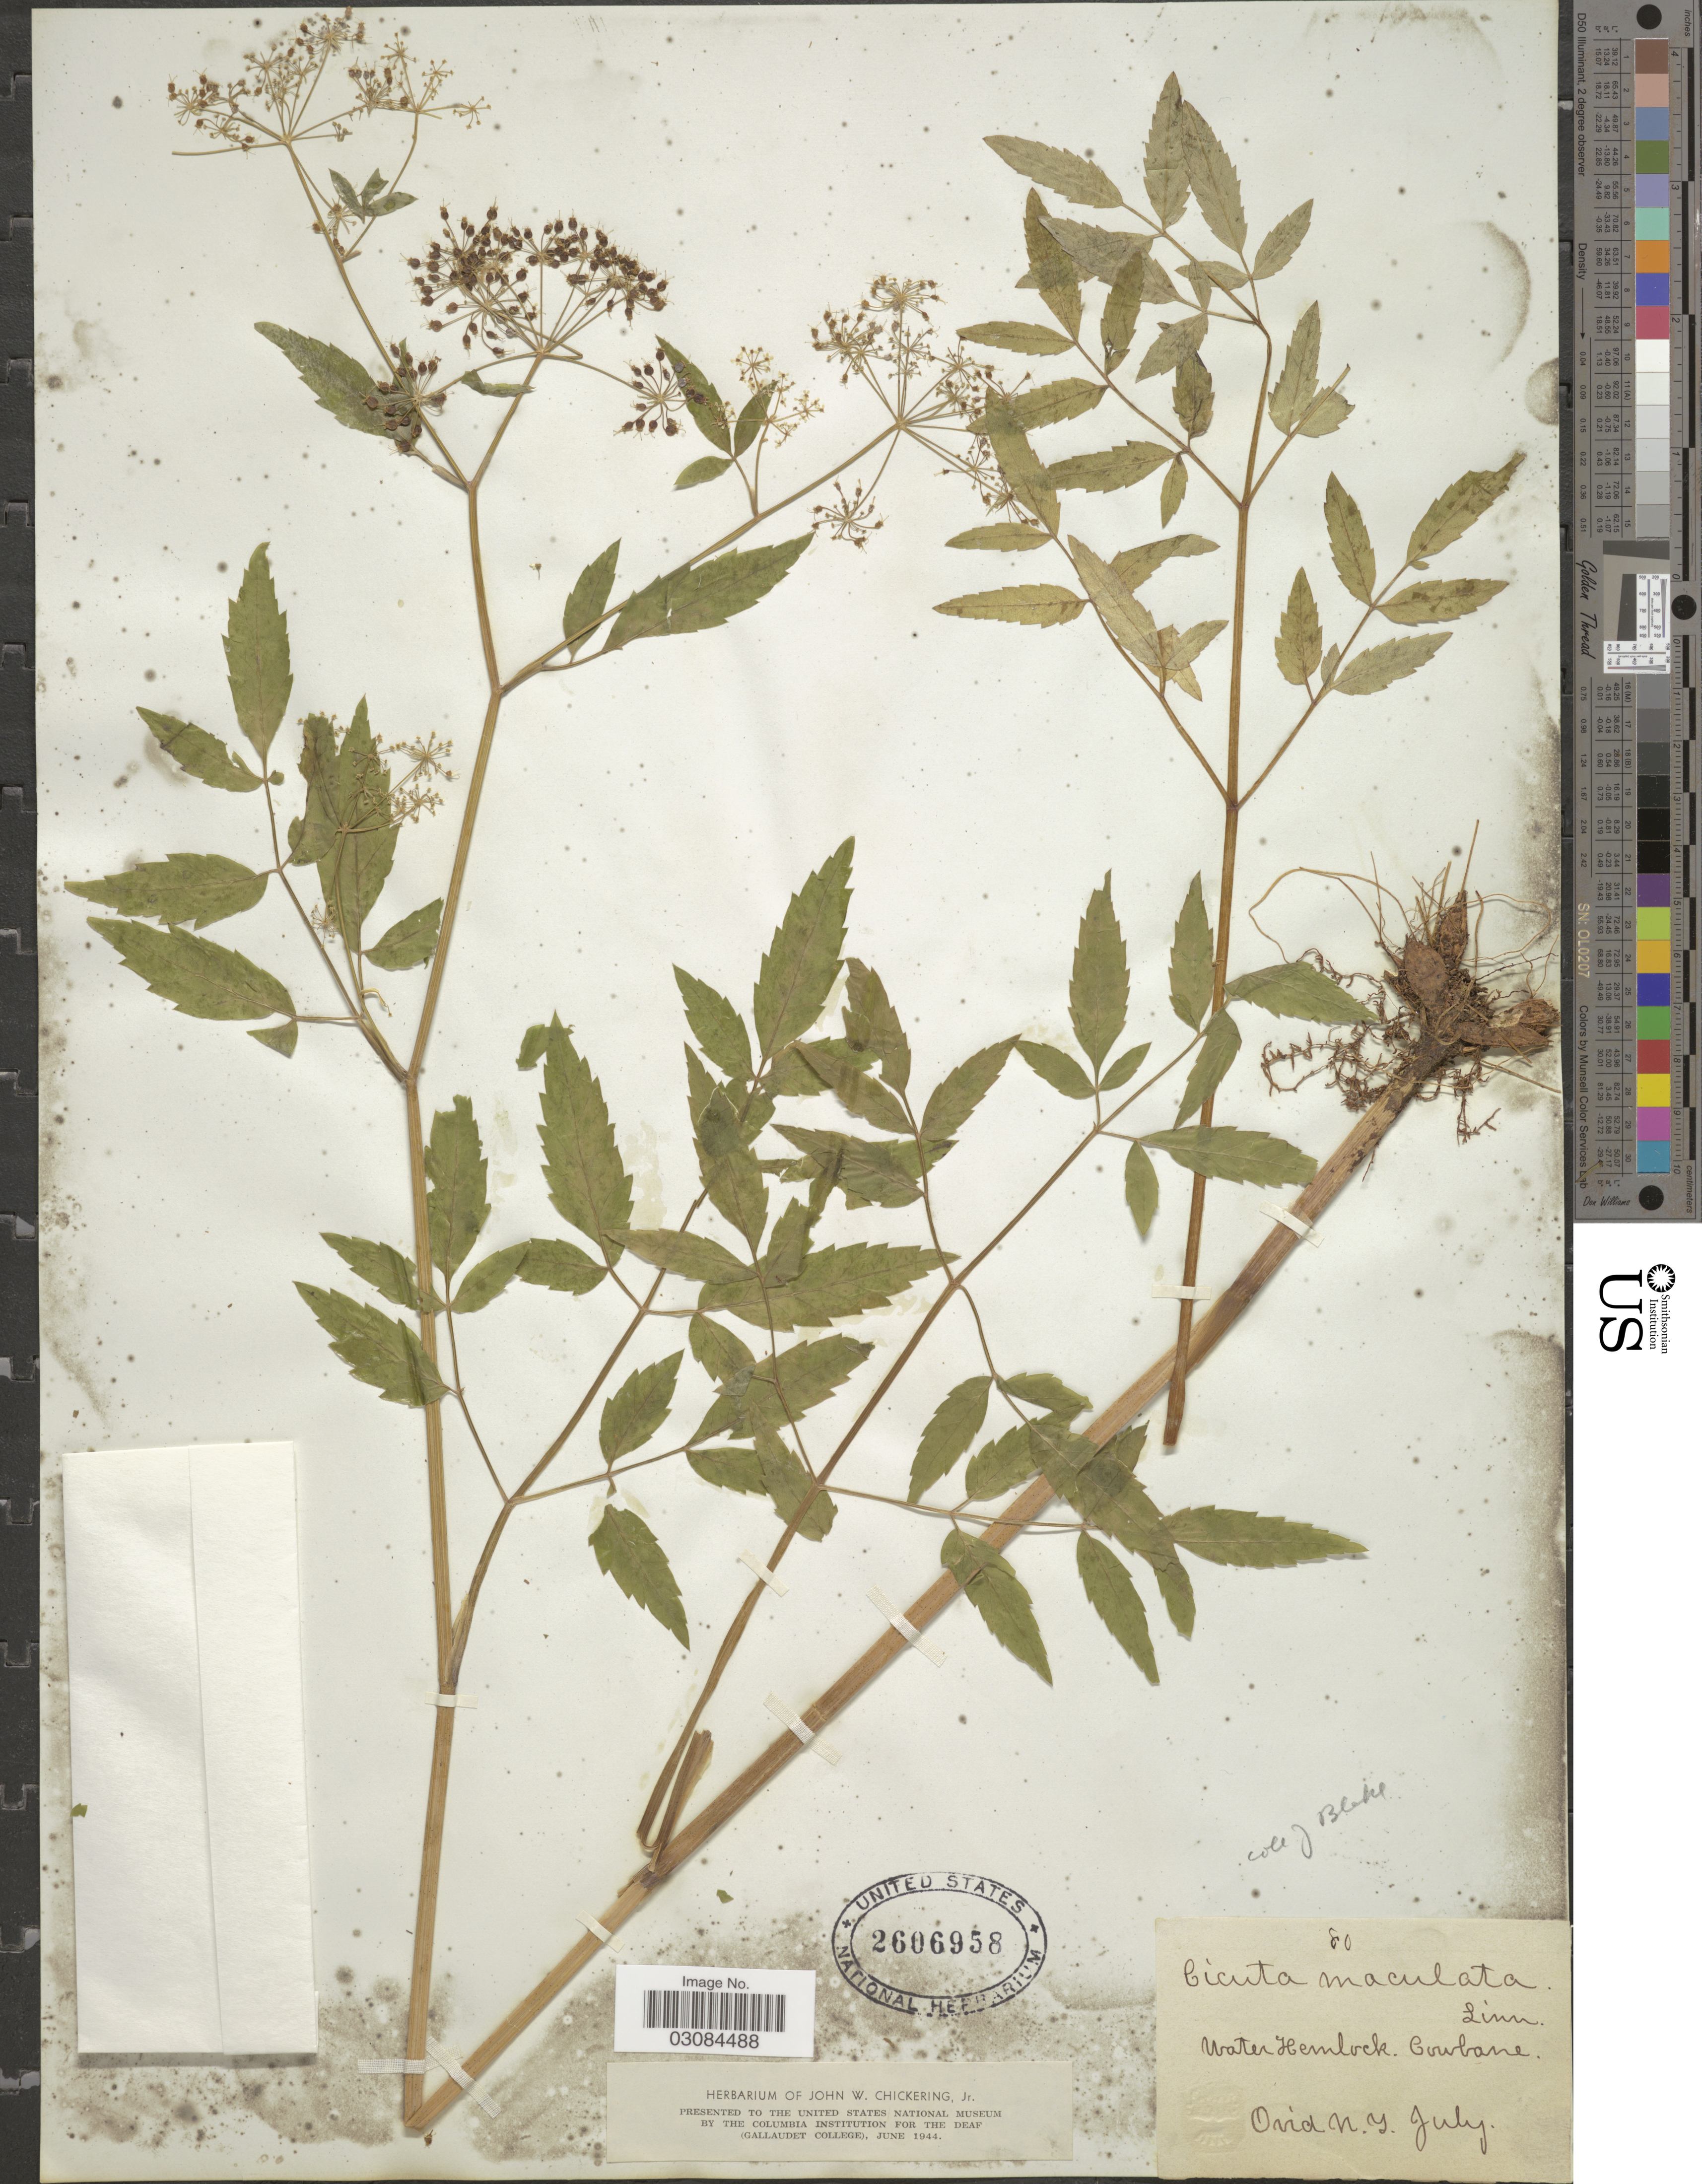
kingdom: Plantae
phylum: Tracheophyta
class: Magnoliopsida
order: Apiales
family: Apiaceae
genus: Cicuta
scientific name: Cicuta maculata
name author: L.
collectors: Ex herb. John W. Chickering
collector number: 80?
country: United States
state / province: New York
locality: Ovid N.Y.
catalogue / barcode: US 2606958